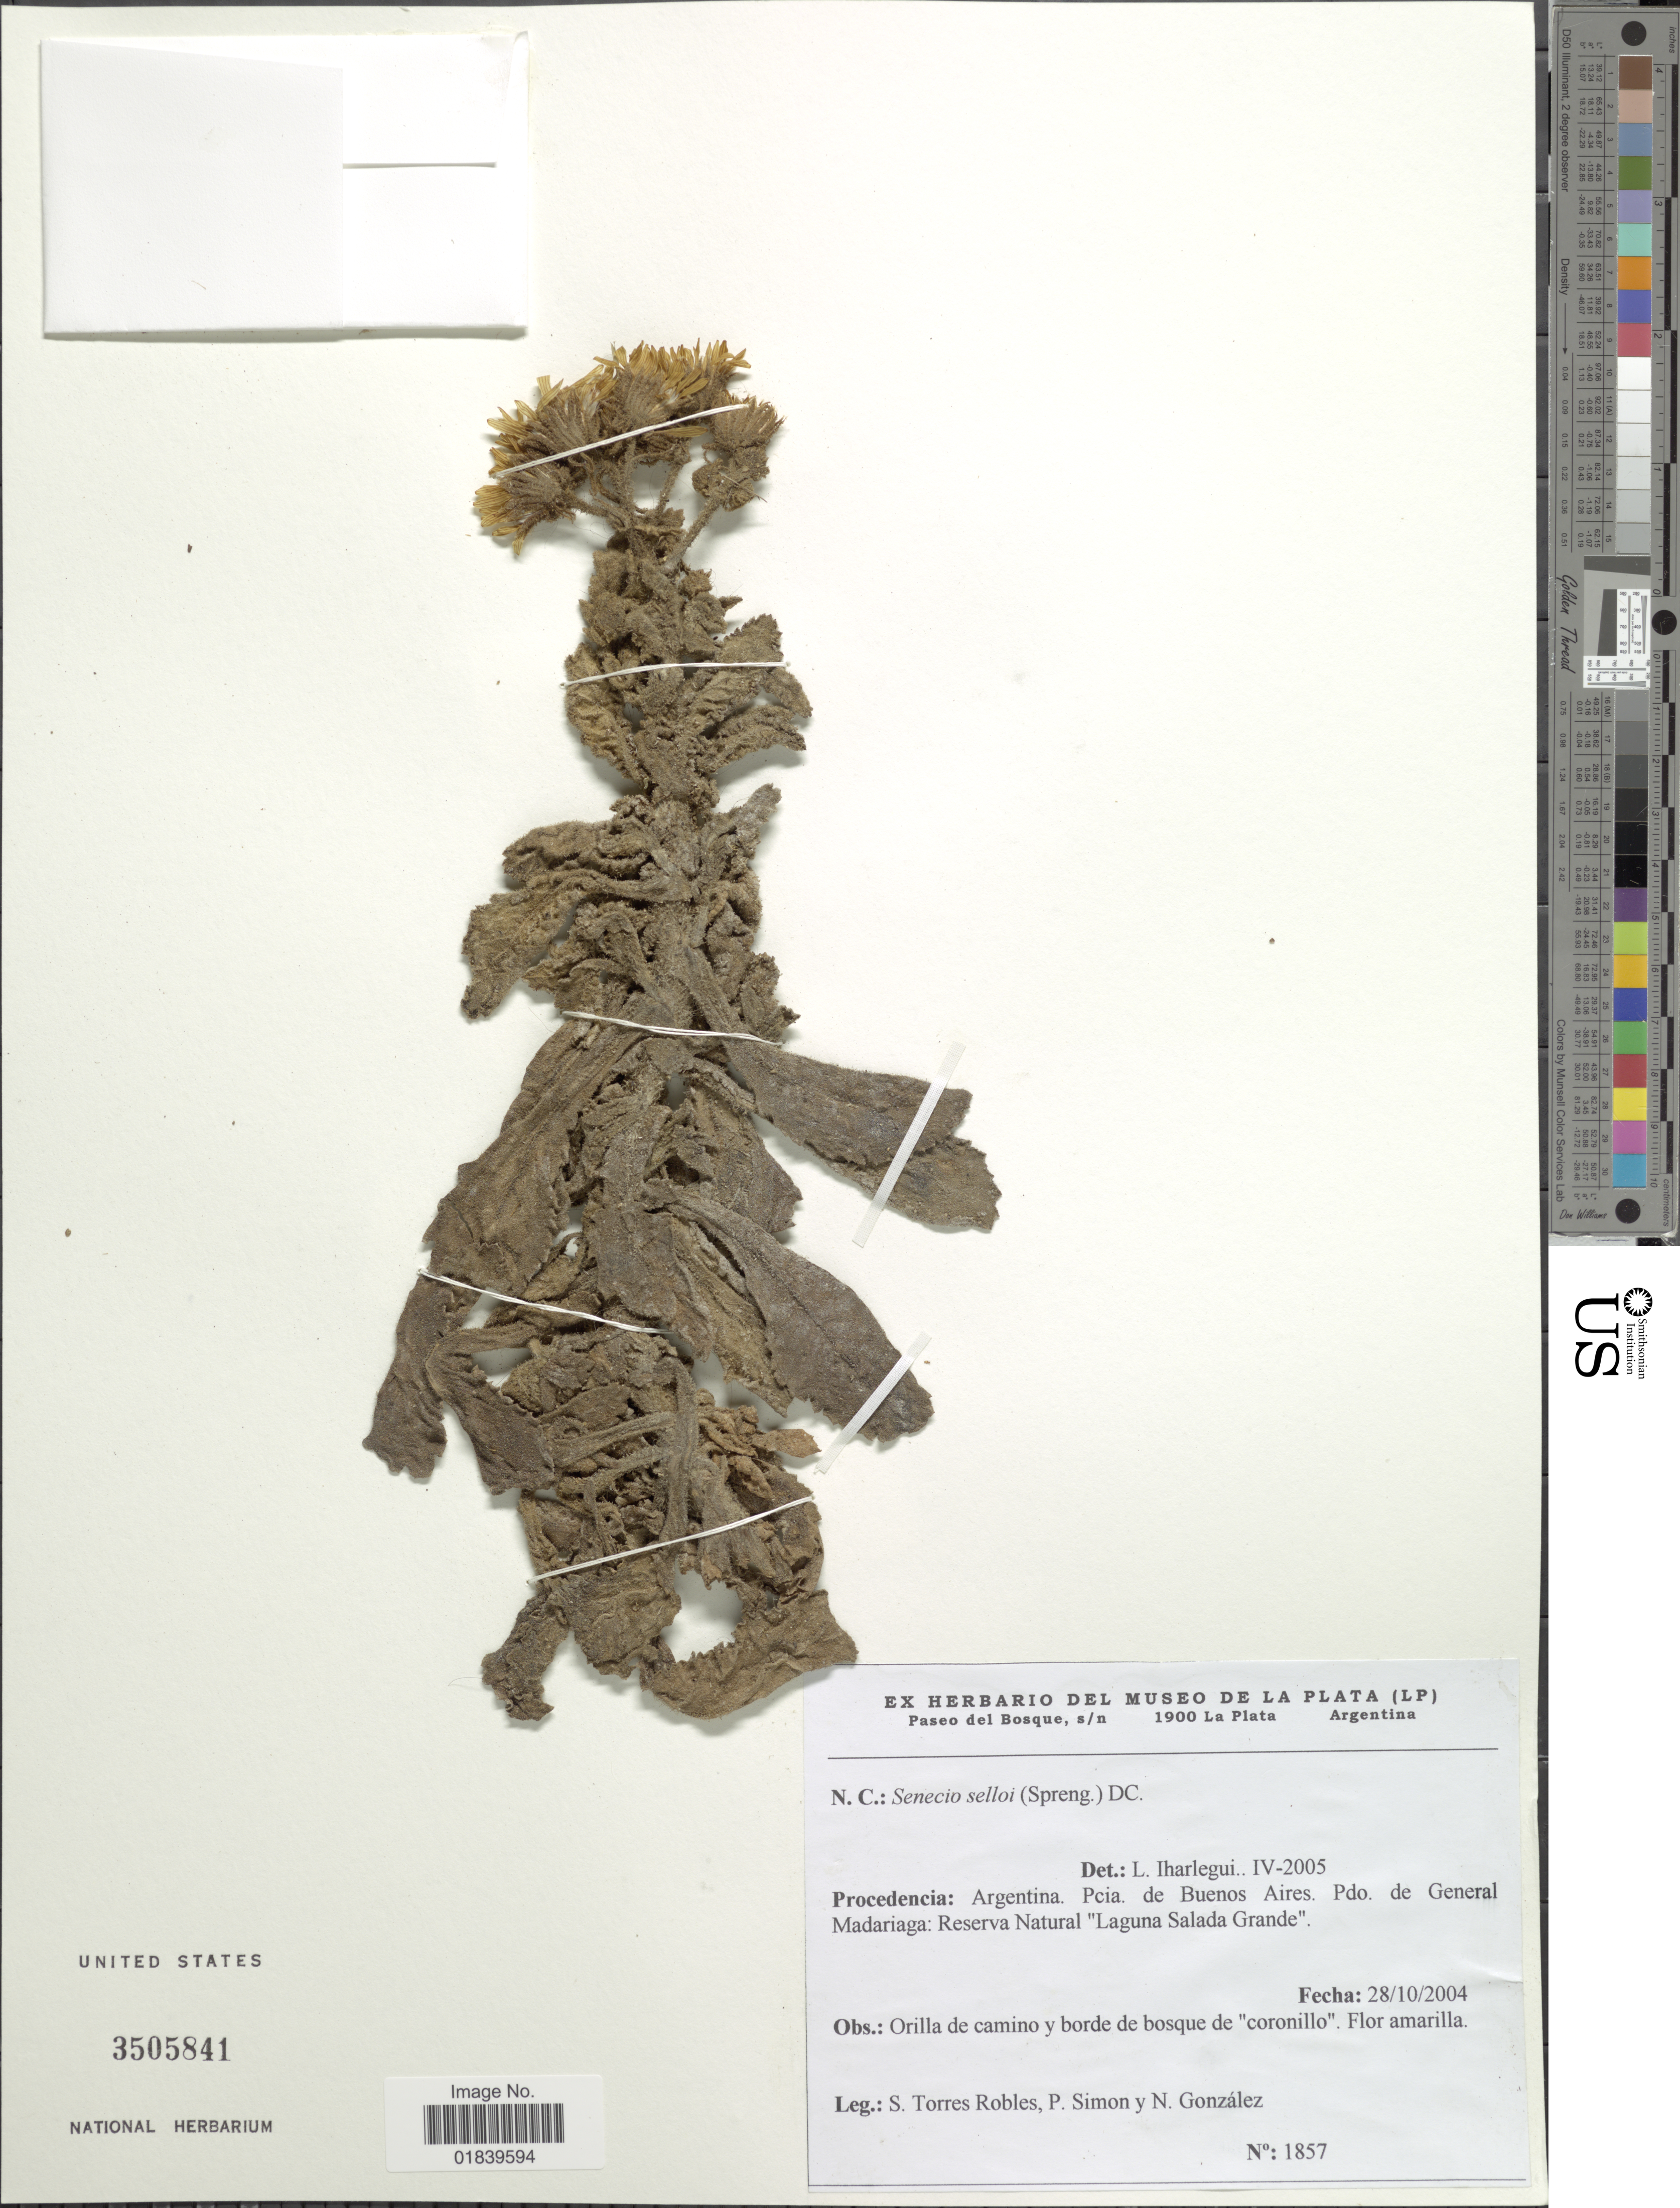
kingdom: Plantae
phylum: Tracheophyta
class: Magnoliopsida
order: Asterales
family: Asteraceae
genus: Senecio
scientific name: Senecio selloi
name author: (Spreng.) DC.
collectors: S. Torres Robles, P. Simon & N. Gonzalez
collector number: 1857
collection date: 2004-10-28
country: Argentina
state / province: Buenos Aires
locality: Procedencia : Argentina Pcia. de Buenos Aires, Pdo. de General Madariaga: Reserva Natural "Laguna Salada Grande".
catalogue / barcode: US 3505841